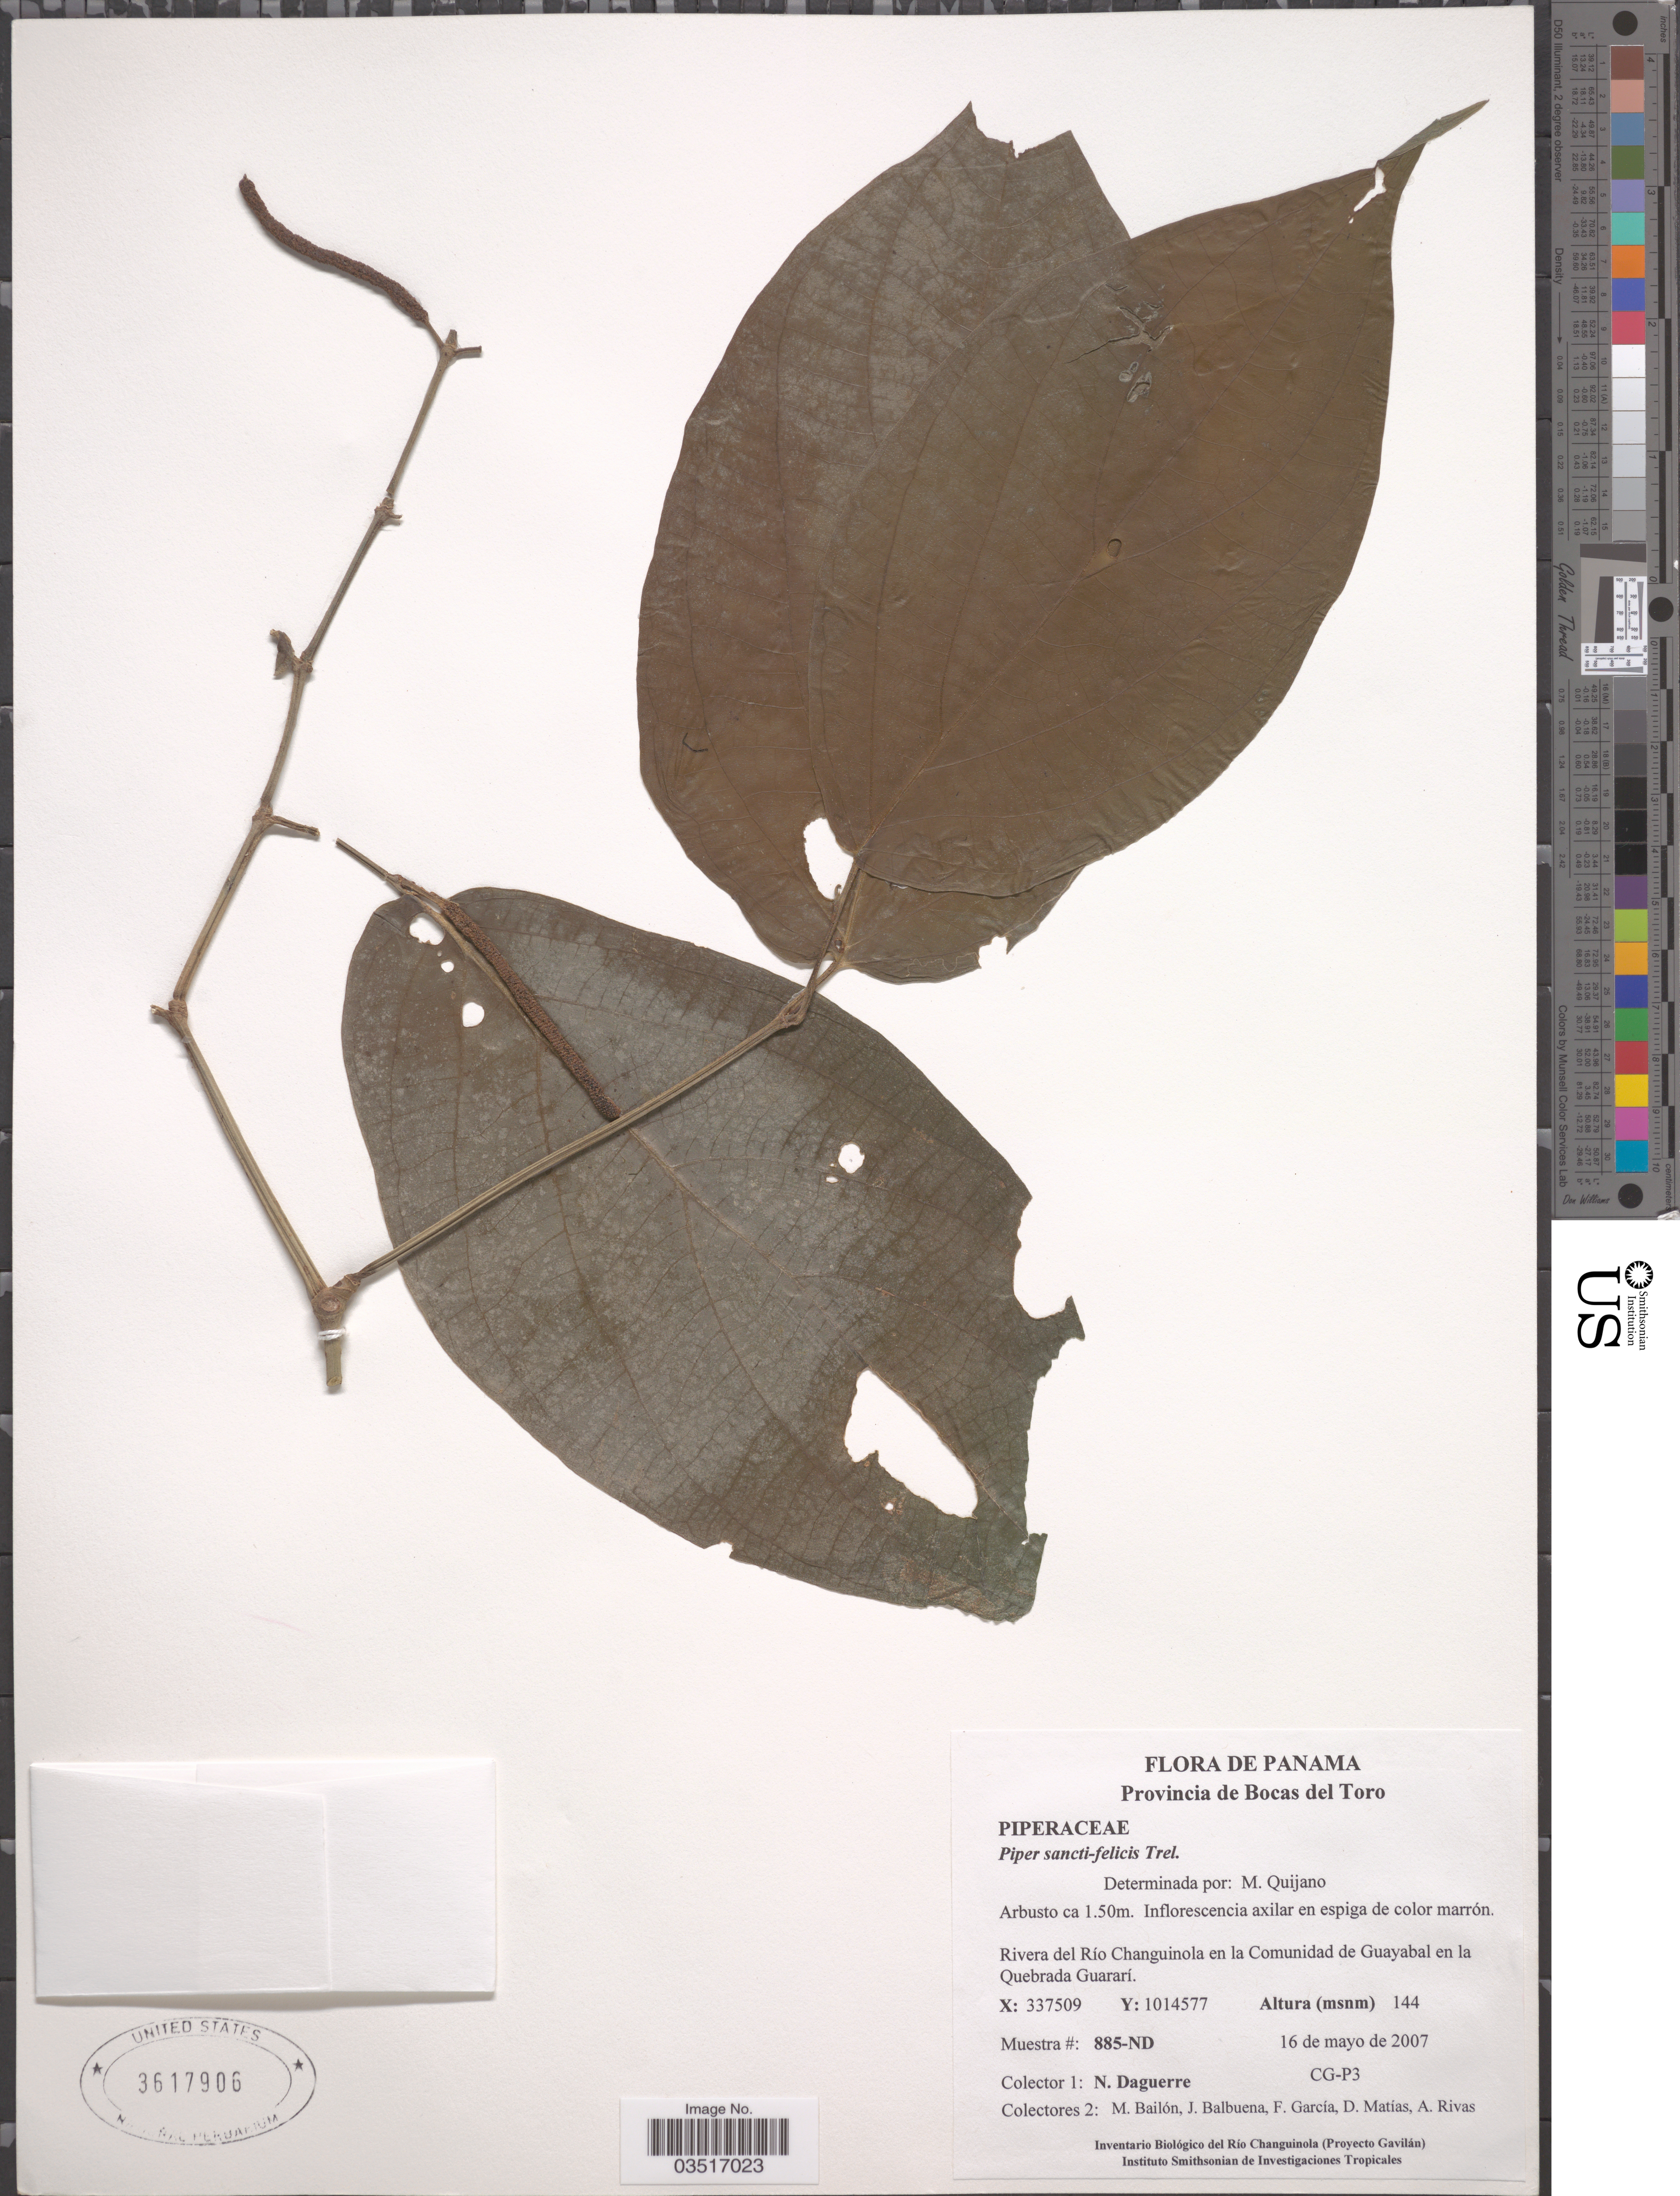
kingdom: Plantae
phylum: Tracheophyta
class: Magnoliopsida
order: Piperales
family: Piperaceae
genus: Piper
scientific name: Piper sancti-felicis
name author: Trel.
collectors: N. Daguerre, M. Bailón, J. Balbuena, F. Garcia & et al.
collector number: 885-ND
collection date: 2007-05-16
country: Panama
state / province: Bocas del Toro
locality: River del Río Changuinola en la Comunidad de Guayabal en la Quebrada Guararí.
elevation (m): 144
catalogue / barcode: US 3617906